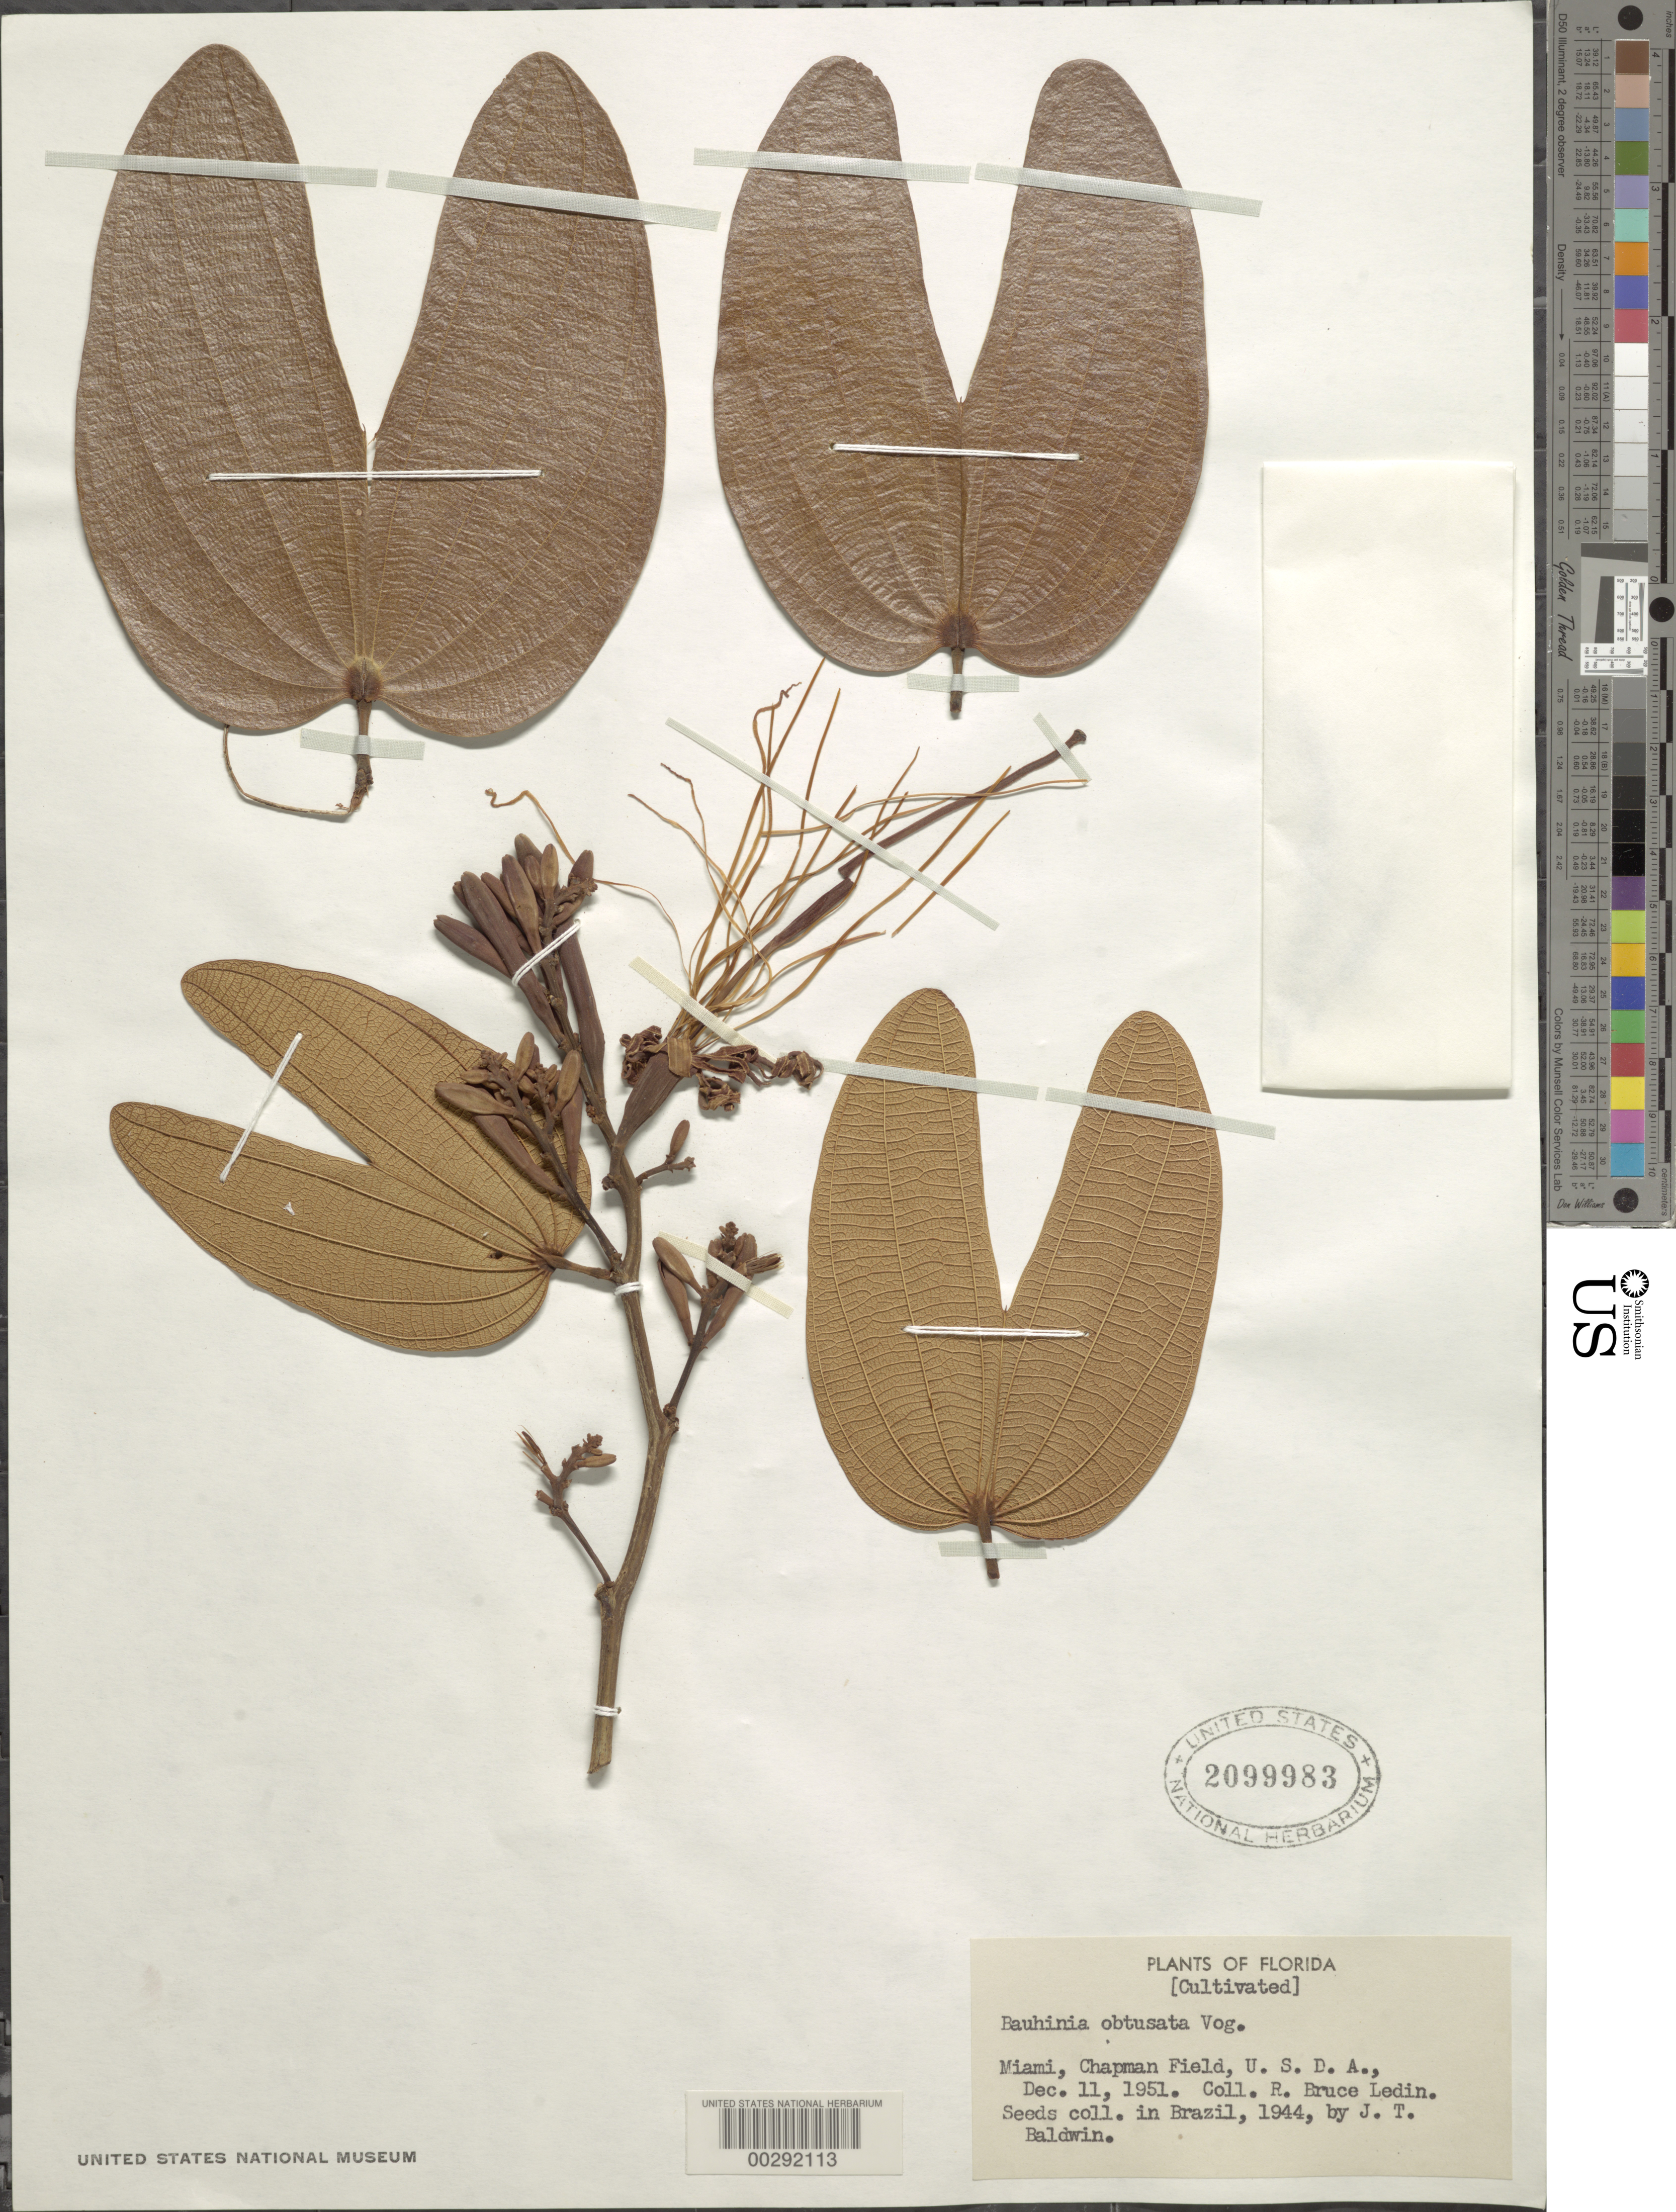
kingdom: Plantae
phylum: Tracheophyta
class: Magnoliopsida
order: Fabales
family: Fabaceae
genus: Bauhinia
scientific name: Bauhinia obtusata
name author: Vogel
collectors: R. Ledin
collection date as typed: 11 Dec 1951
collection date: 1951-12-11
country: United States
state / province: Florida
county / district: Dade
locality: Miami, chapman field, u.s.d.a.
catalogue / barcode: US 2099983